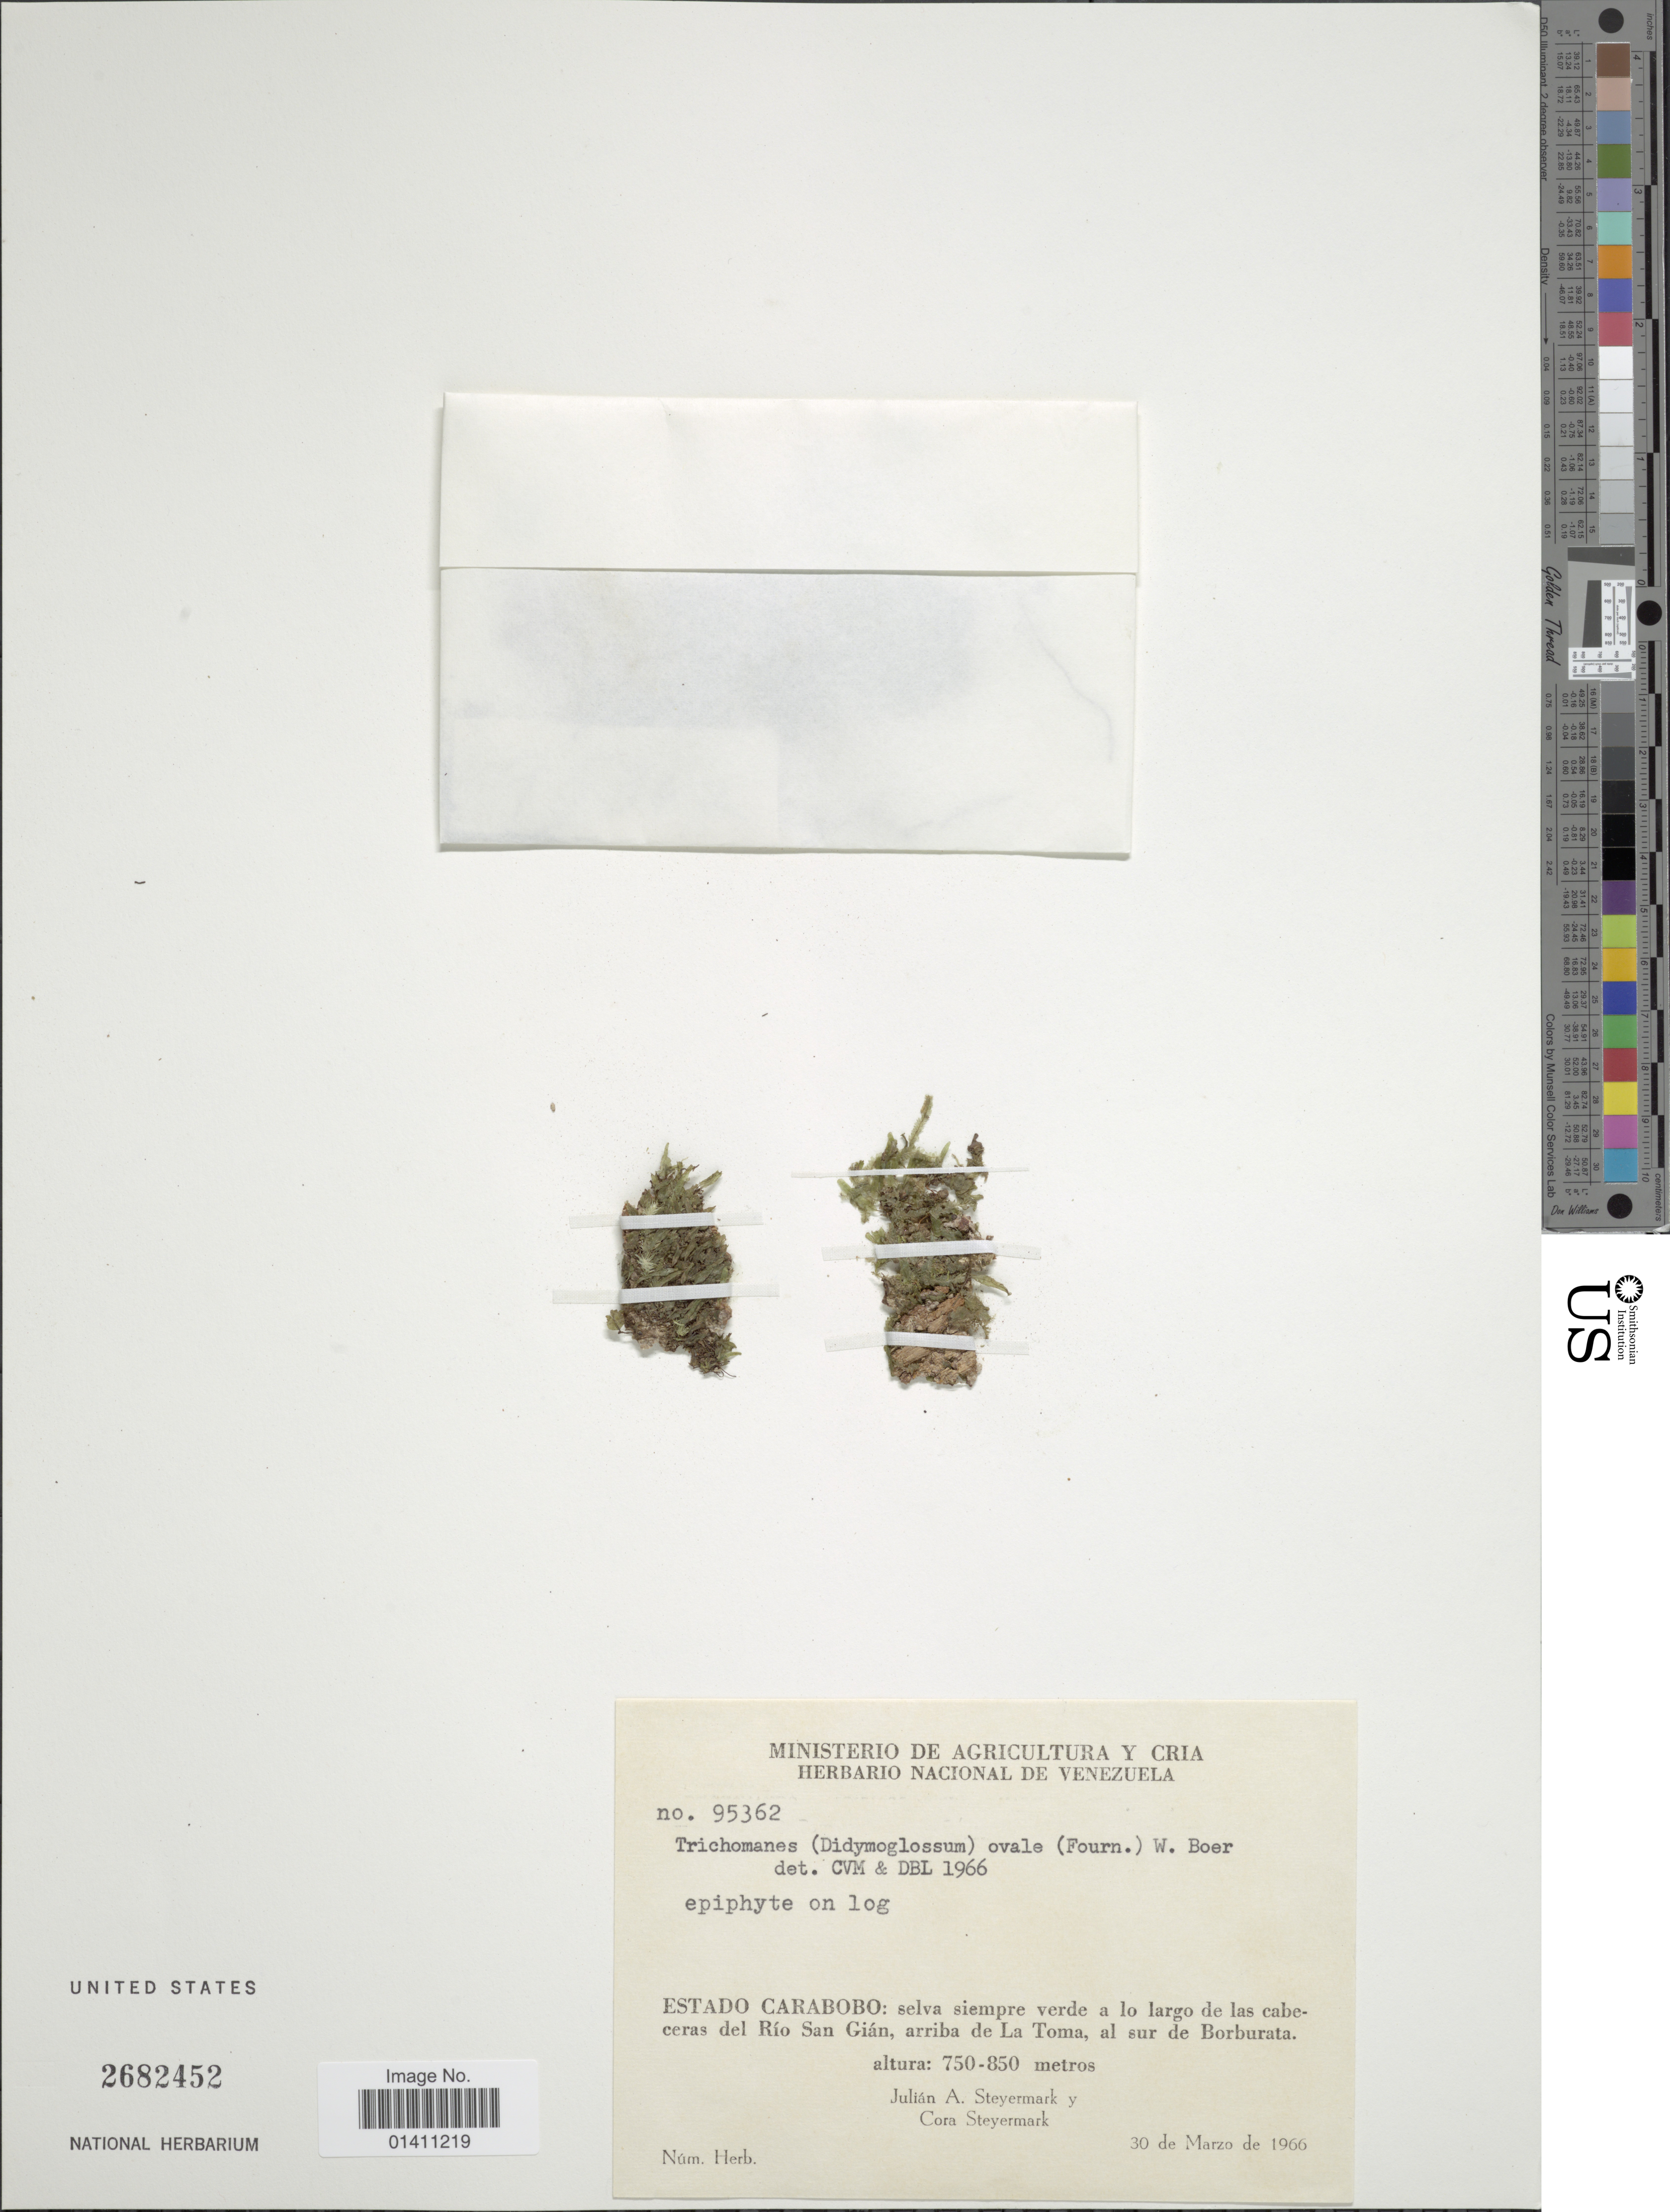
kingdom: Plantae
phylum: Tracheophyta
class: Polypodiopsida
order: Hymenophyllales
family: Hymenophyllaceae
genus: Didymoglossum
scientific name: Didymoglossum ovale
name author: E. Fourn.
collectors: J. Steyermark & C. Steyermark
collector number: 95362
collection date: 1966-03-30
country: Venezuela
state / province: Carabobo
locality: Selva siempre verde a lo largo de las cabeceras del Rio San Gian, arriba de La Toma, al sur de Borburata.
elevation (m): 750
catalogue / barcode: US 2682452